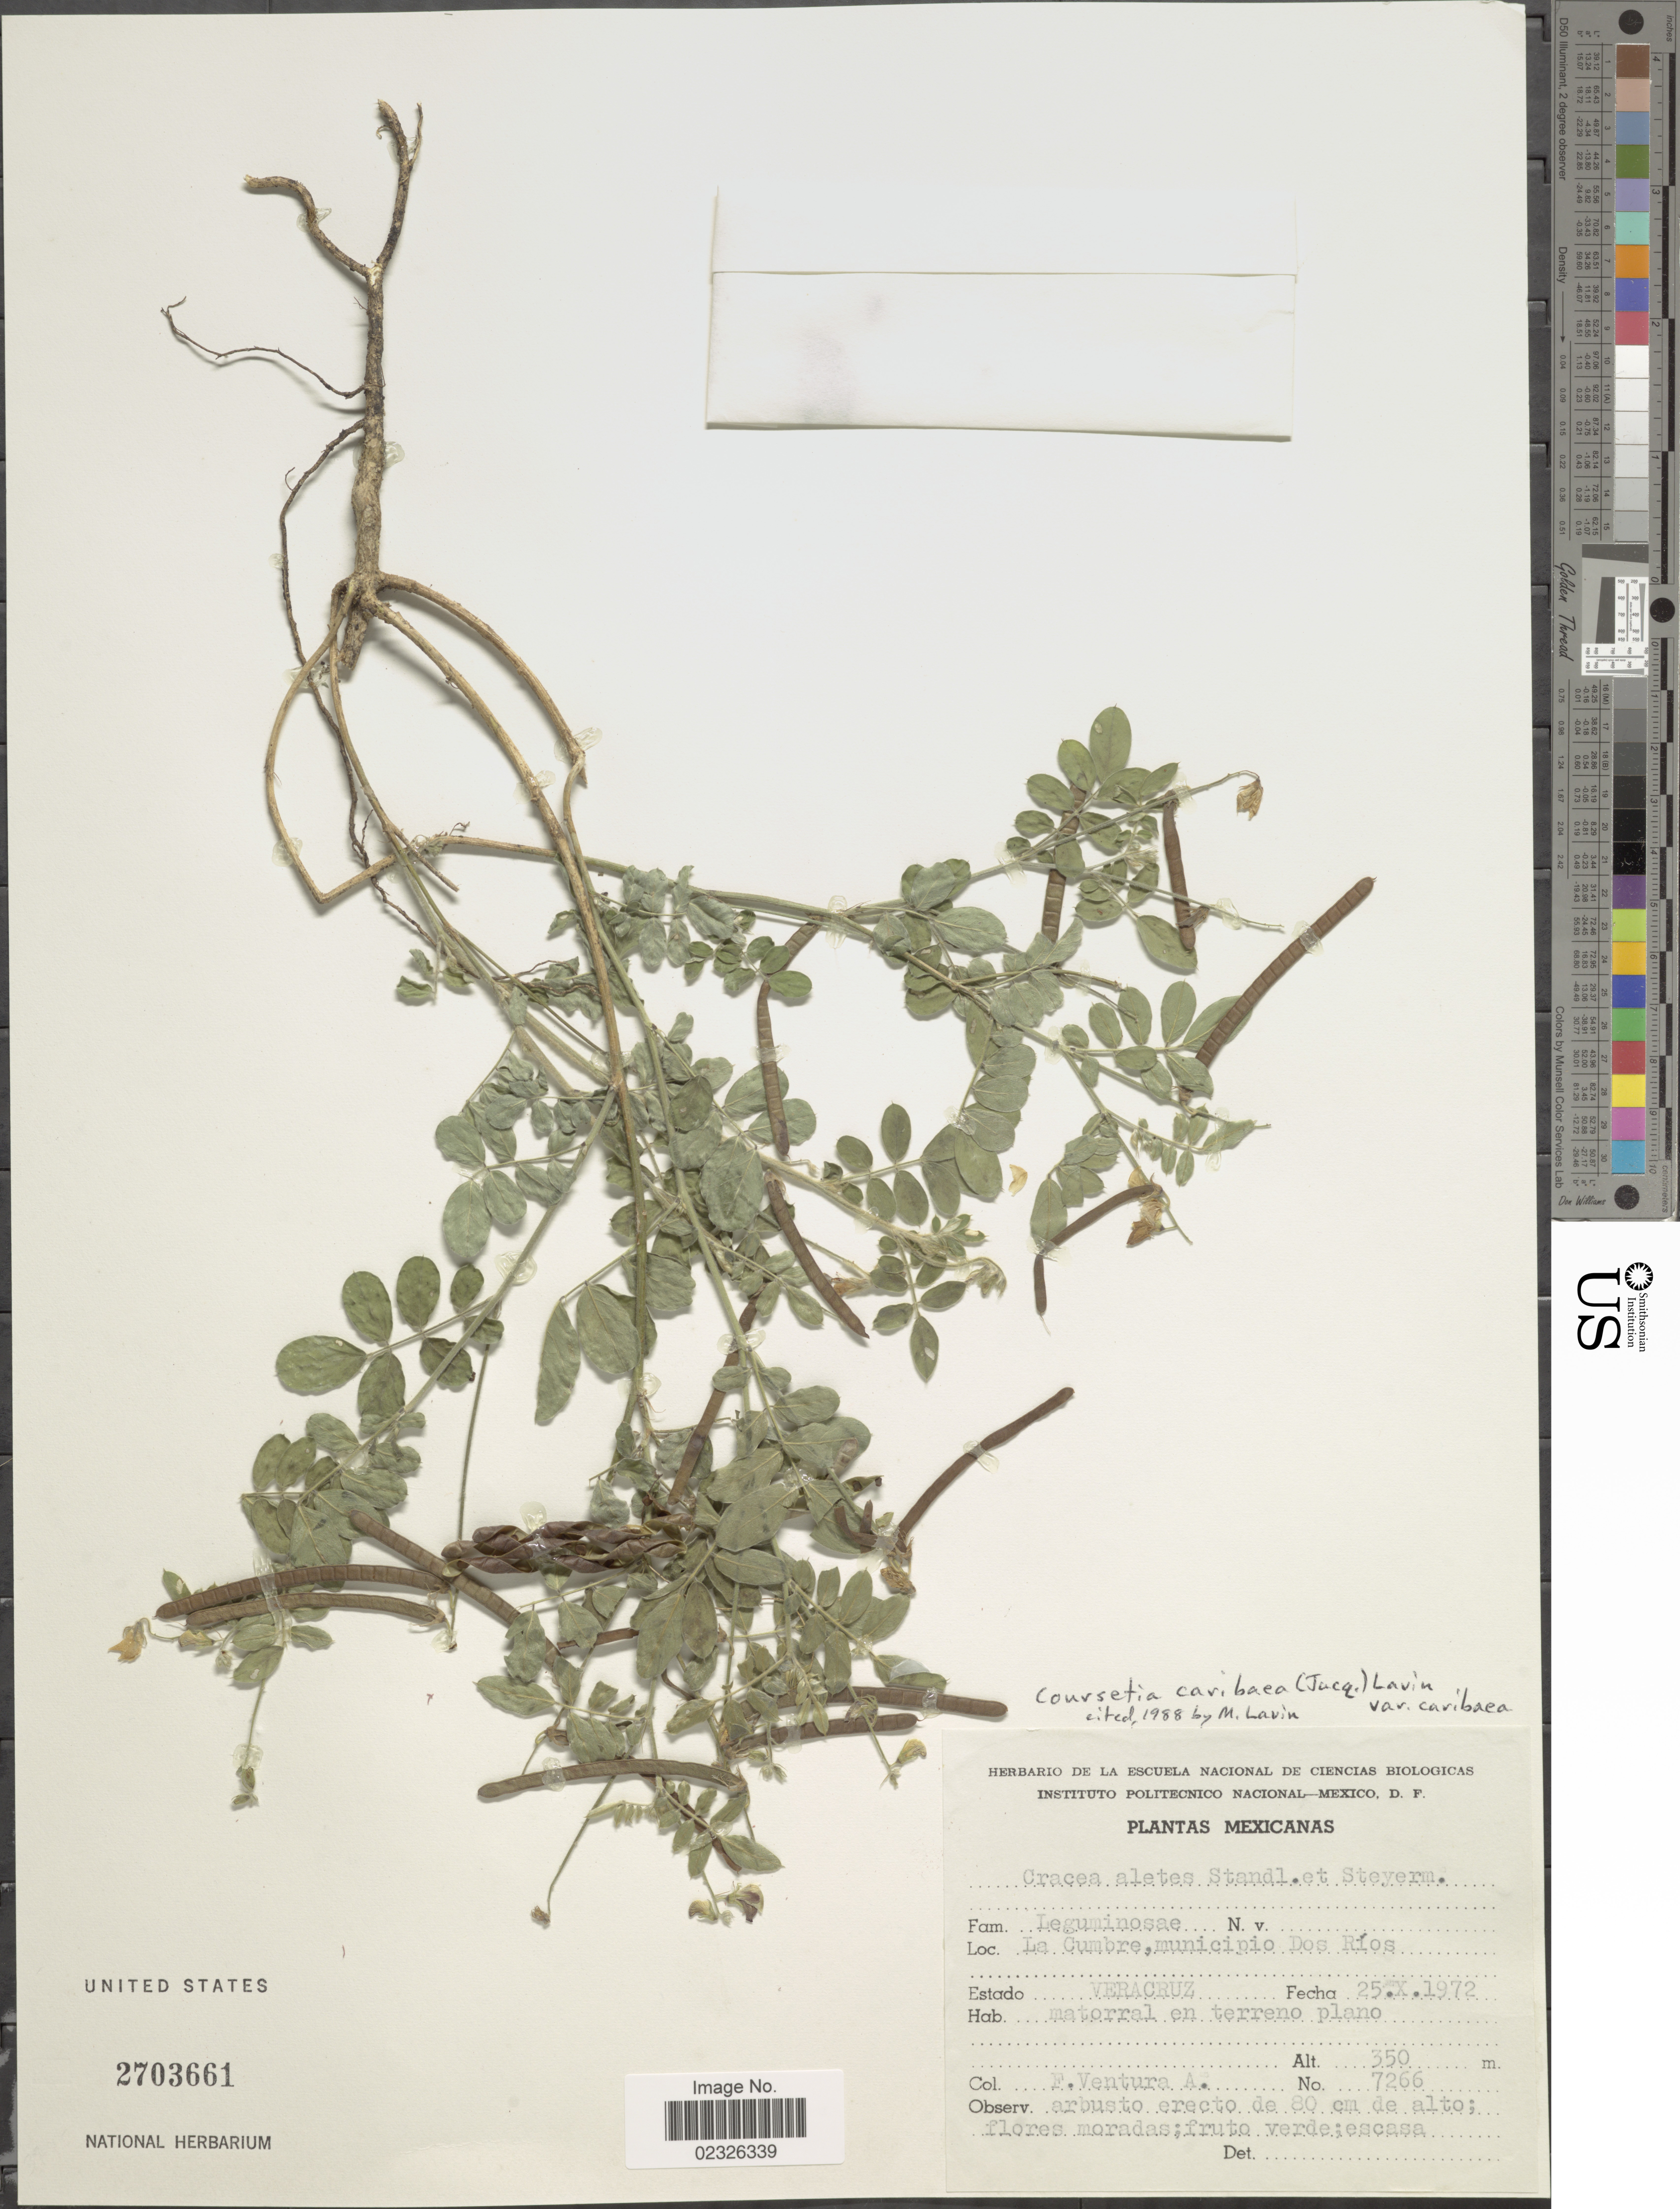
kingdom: Plantae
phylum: Tracheophyta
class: Magnoliopsida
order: Fabales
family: Fabaceae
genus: Coursetia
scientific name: Coursetia caribaea var. caribaea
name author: (Jacq.) Lavin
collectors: F. Ventura A.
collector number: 7266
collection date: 1972-10-25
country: Mexico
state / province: Veracruz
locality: La Cumbre, municipio Dos Rios. Estado Veracruz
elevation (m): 350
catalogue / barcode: US 2703661